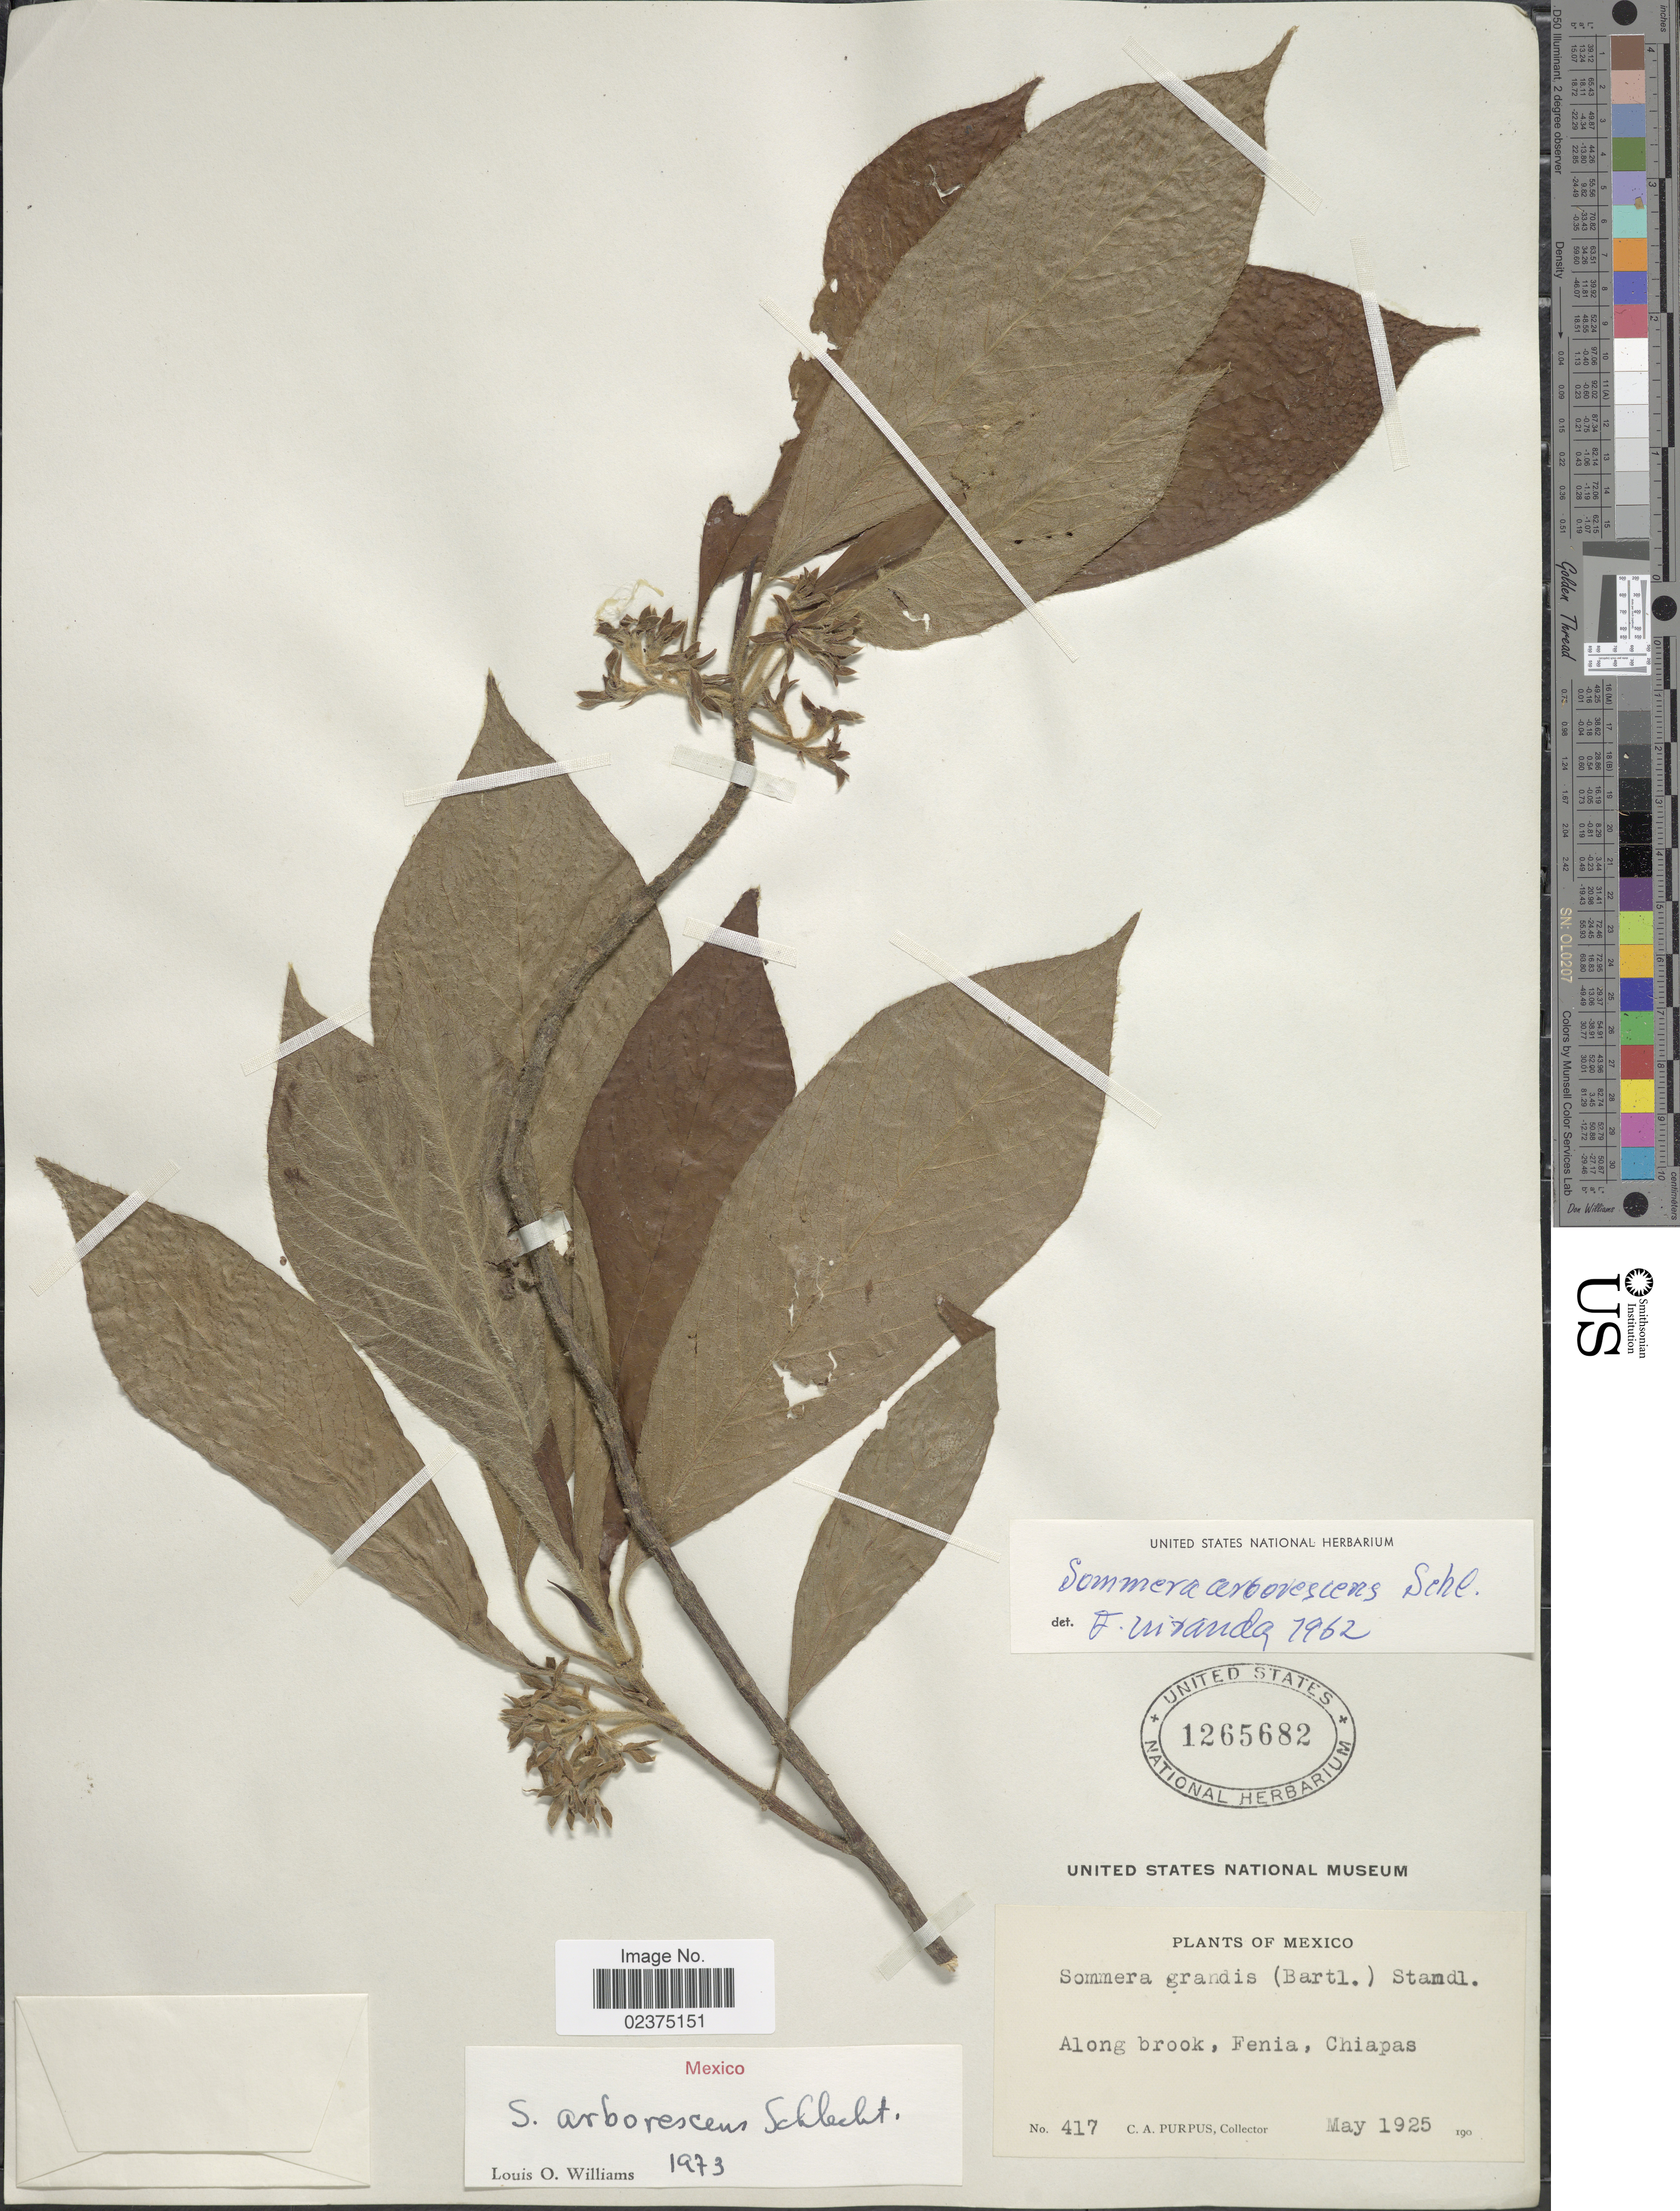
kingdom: Plantae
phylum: Tracheophyta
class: Magnoliopsida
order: Gentianales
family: Rubiaceae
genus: Sommera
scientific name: Sommera arborescens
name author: Schltdl.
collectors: C. A. Purpus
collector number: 417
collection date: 1925-05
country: Mexico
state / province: Chiapas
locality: Fenia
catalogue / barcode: US 1265682